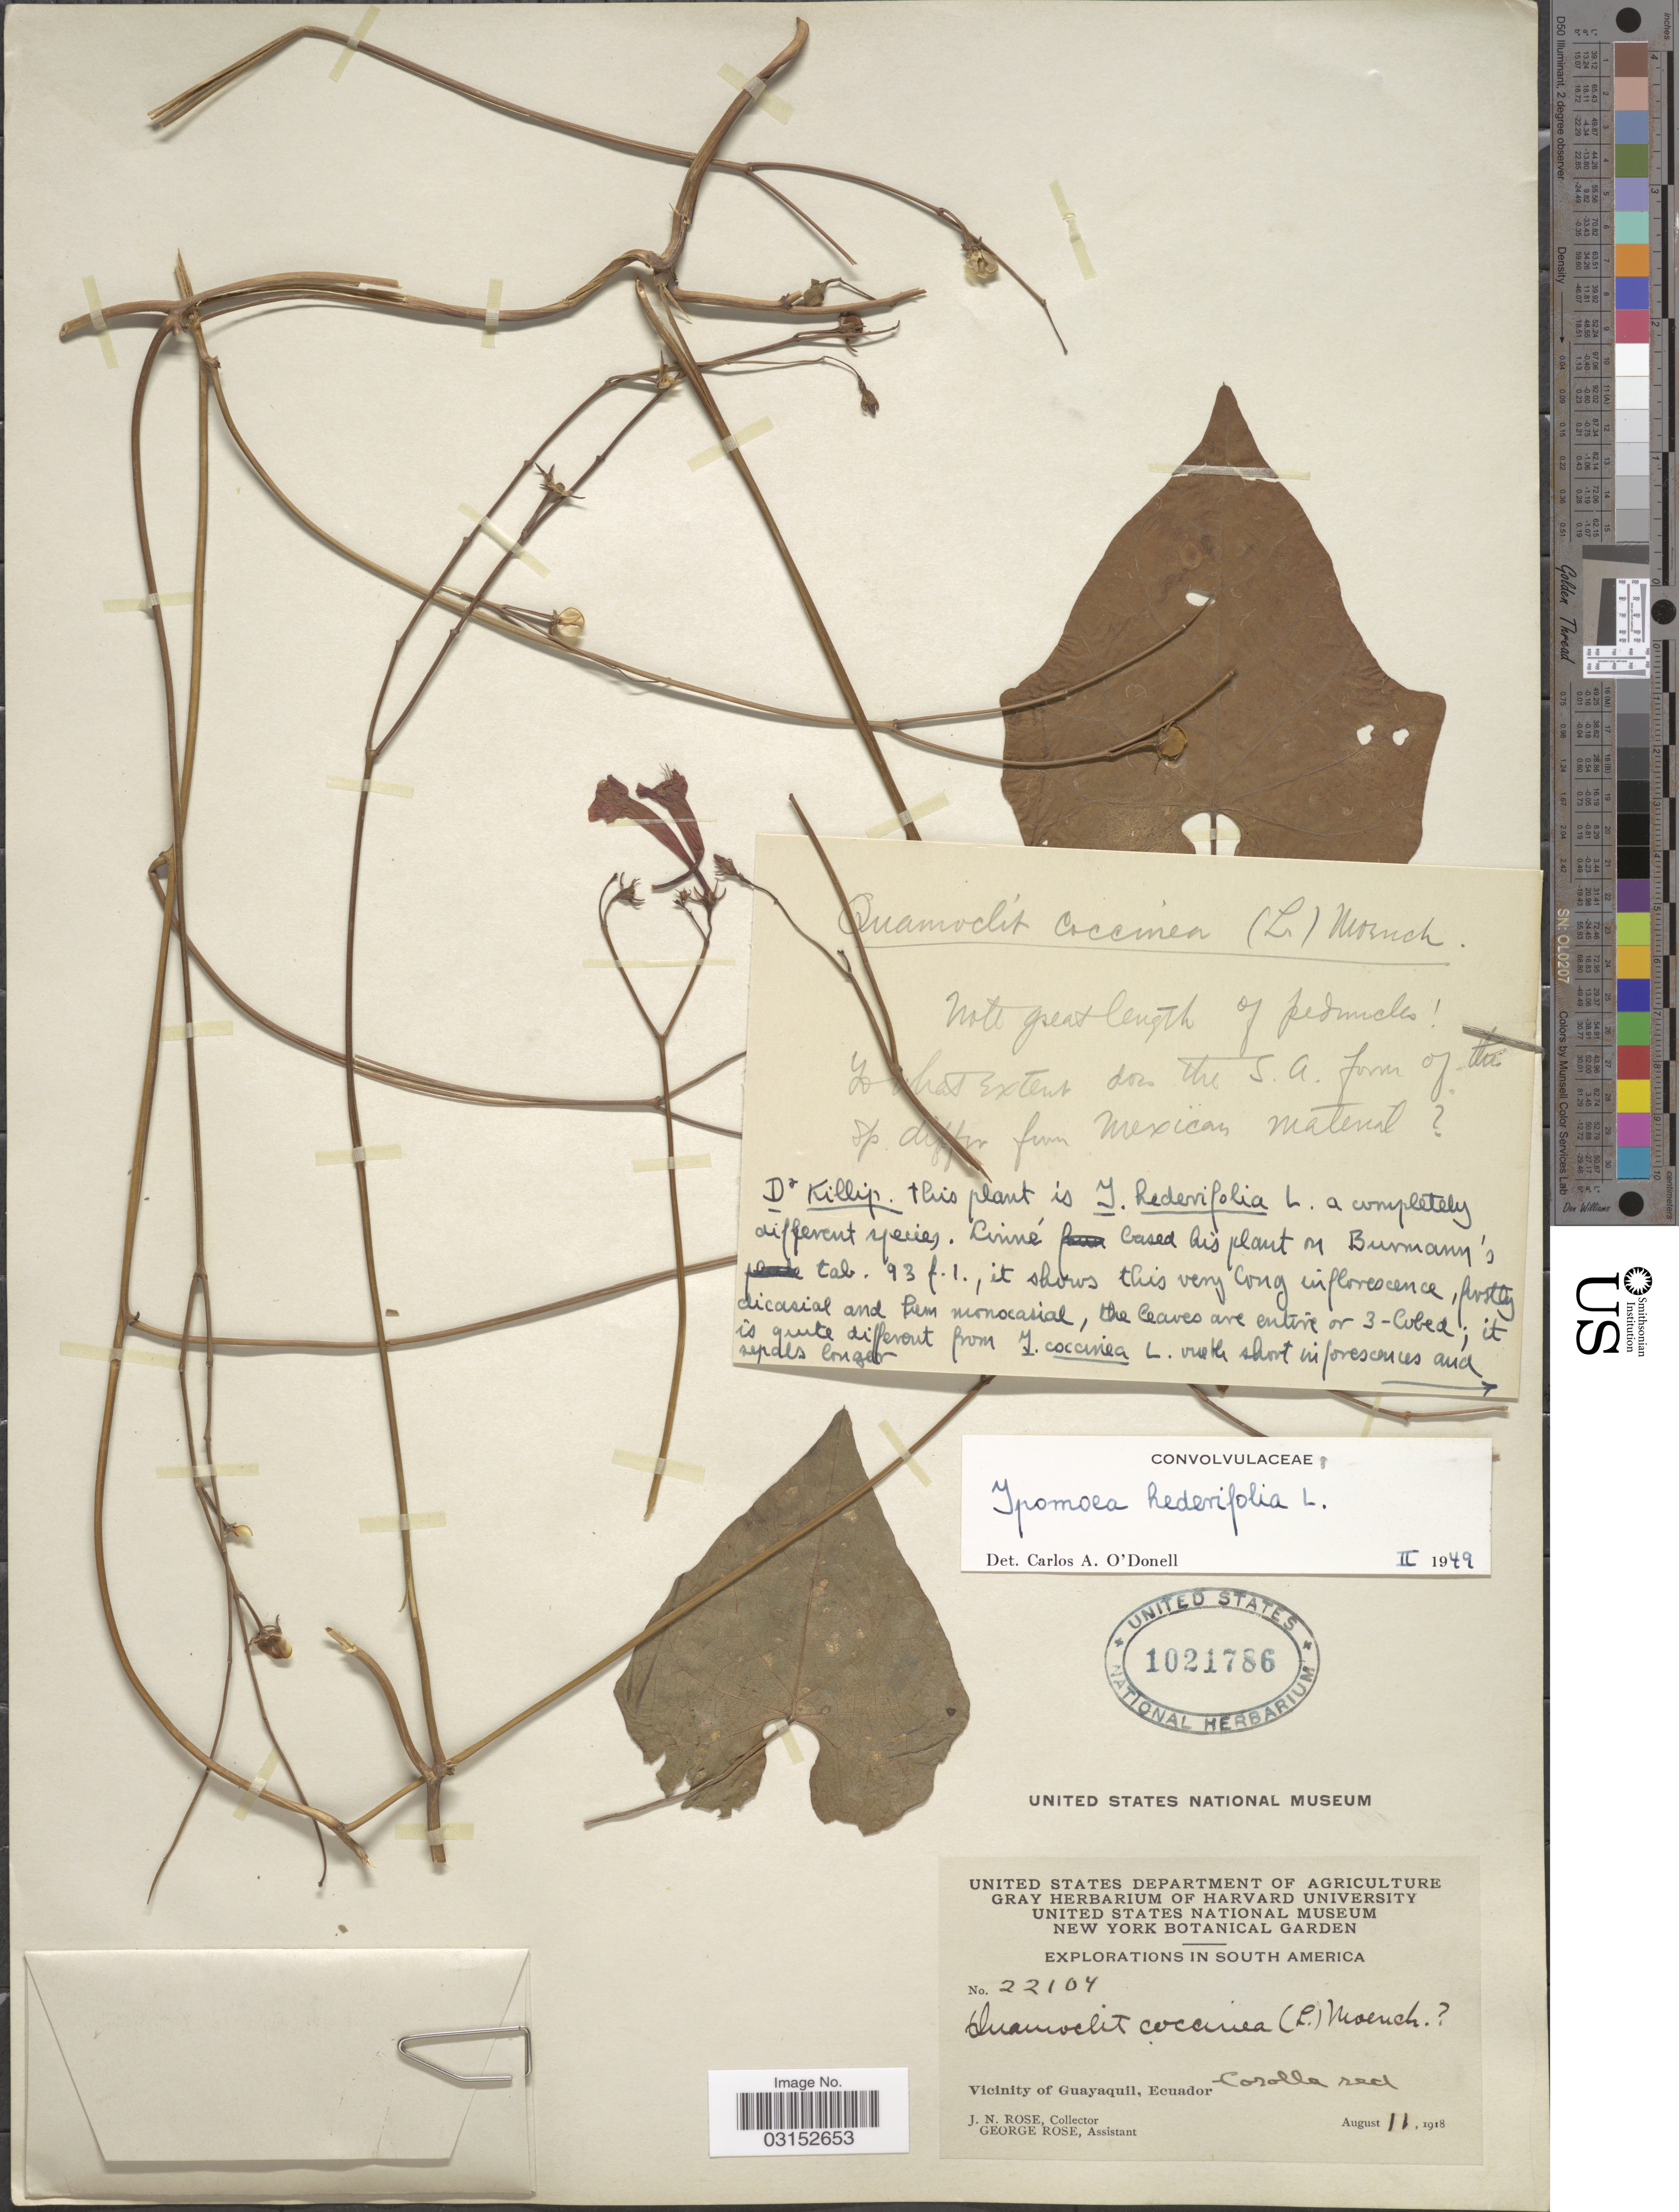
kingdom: Plantae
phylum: Tracheophyta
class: Magnoliopsida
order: Solanales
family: Convolvulaceae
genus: Ipomoea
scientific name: Ipomoea hederifolia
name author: L.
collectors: J. N. Rose & G. Rose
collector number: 22104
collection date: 1918-08-11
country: Ecuador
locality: Vicinity of Guayaquil.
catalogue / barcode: US 1021786